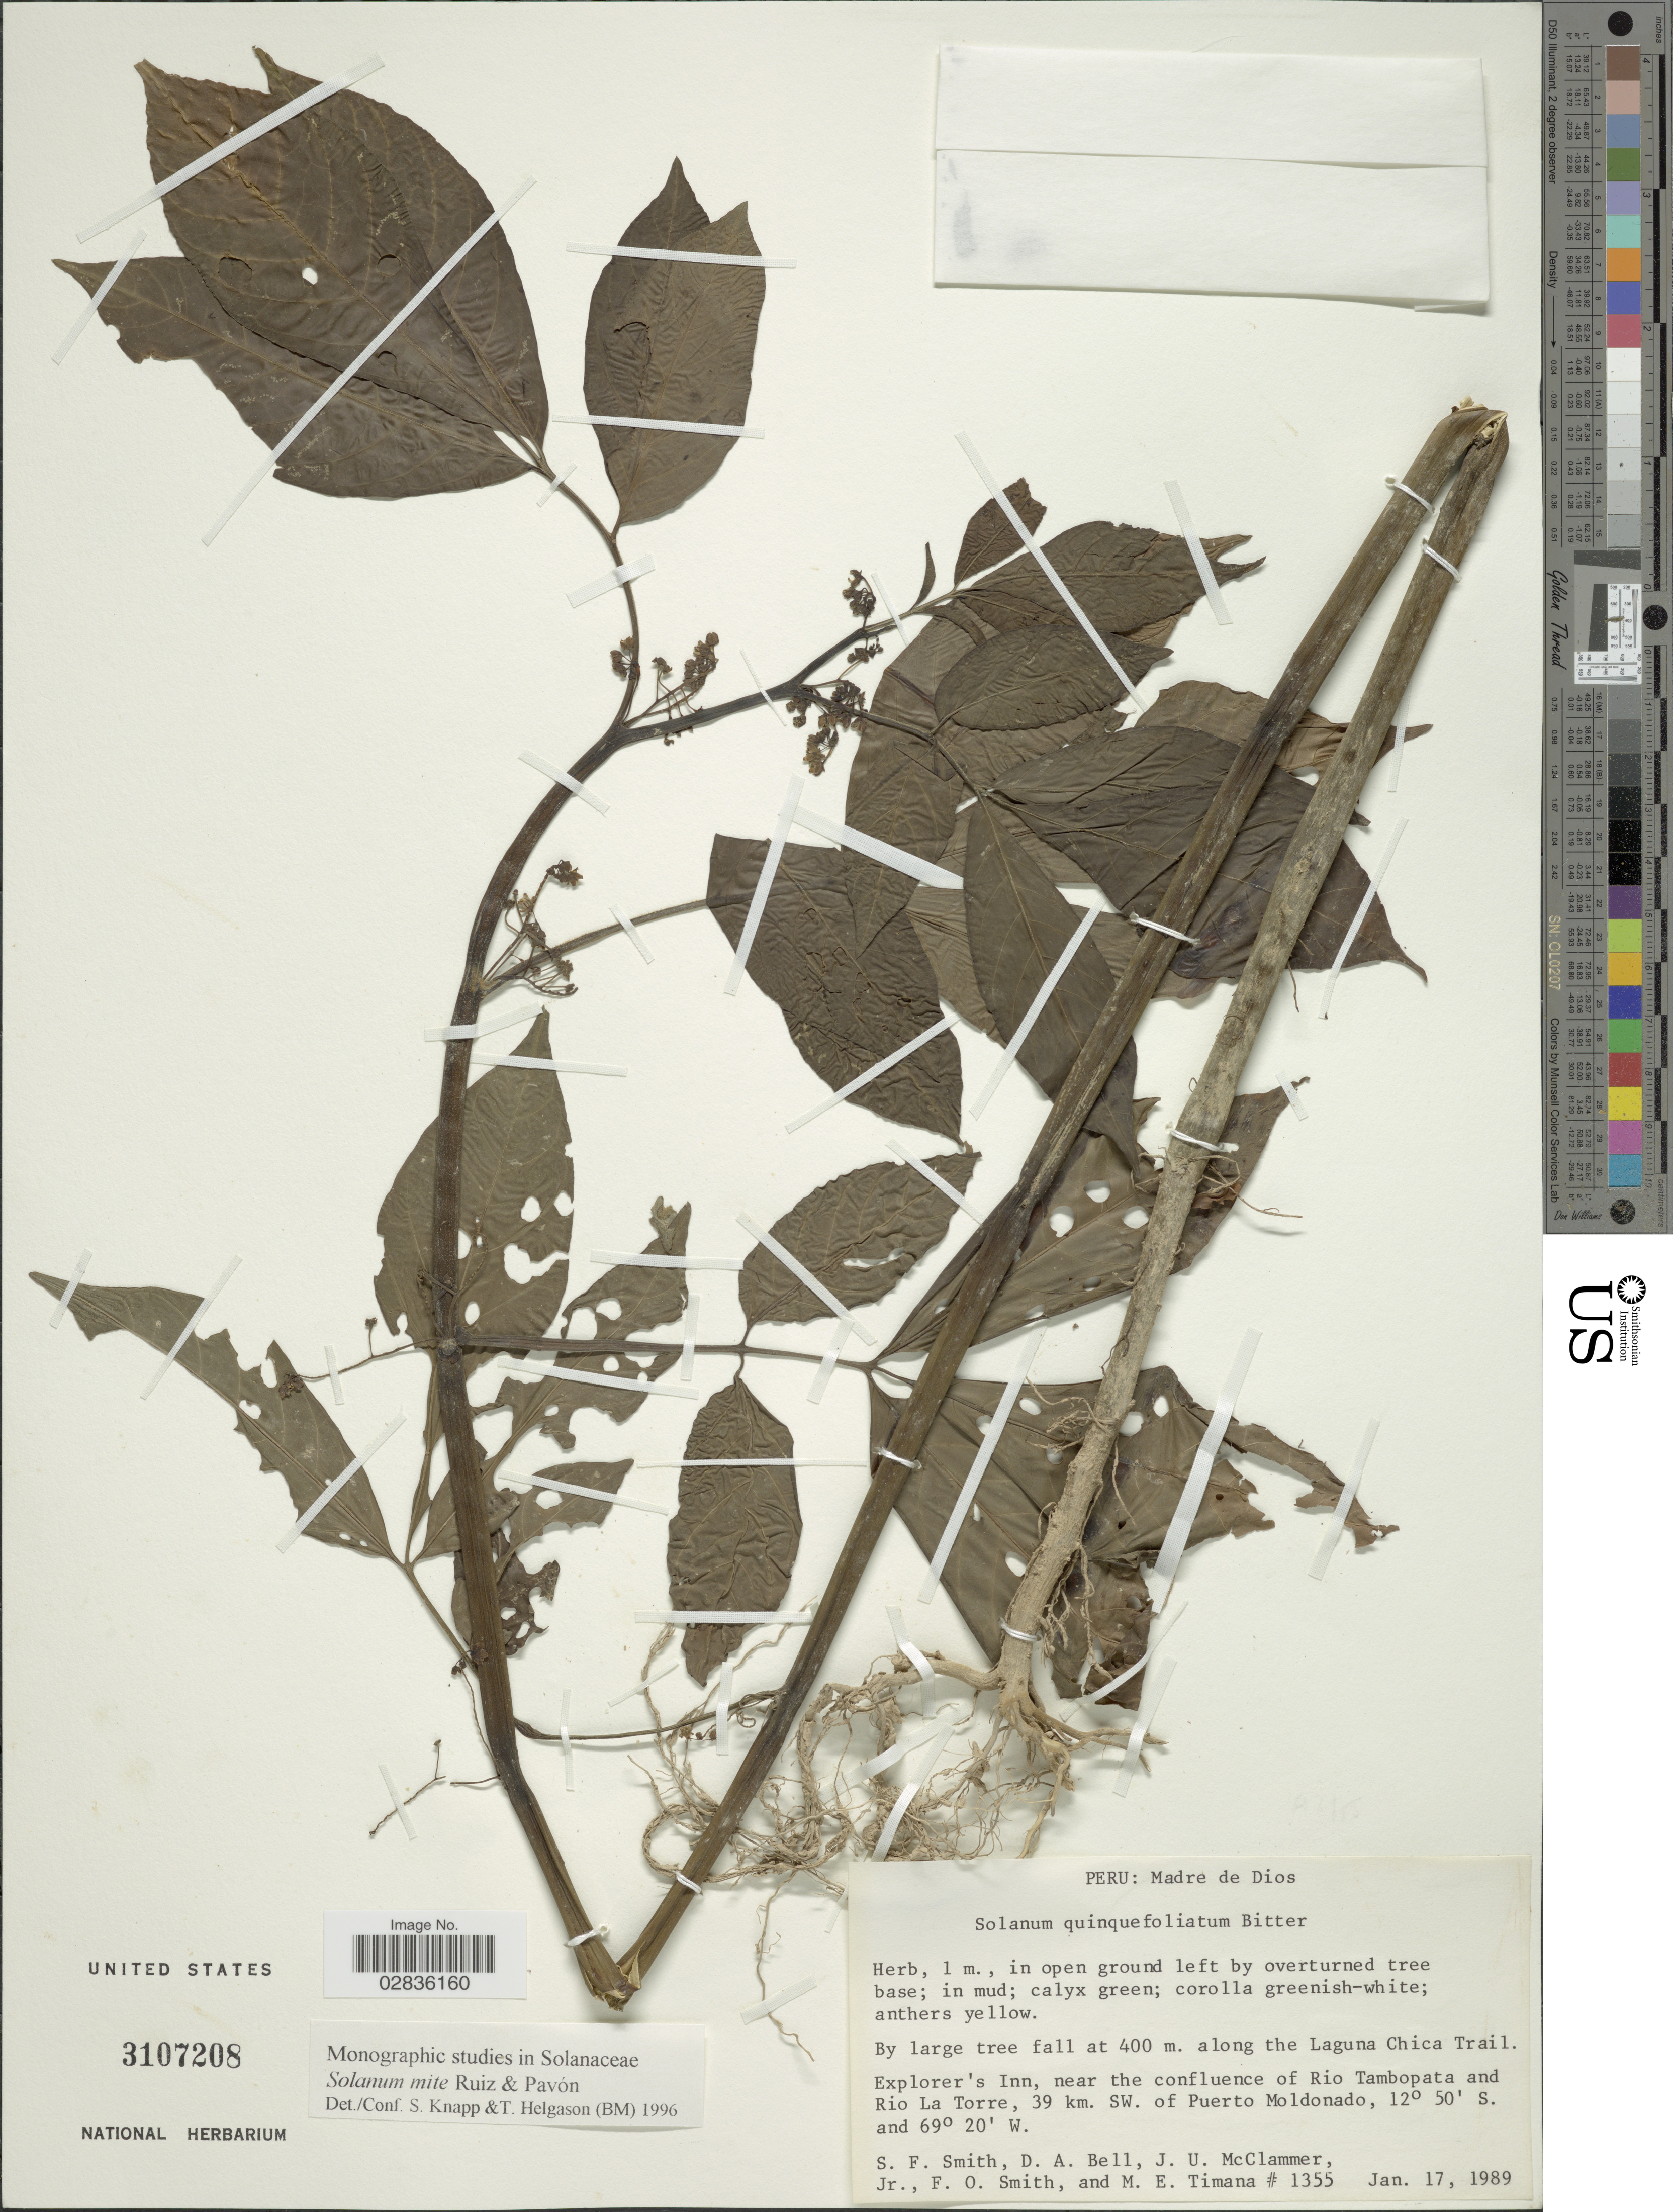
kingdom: Plantae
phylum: Tracheophyta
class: Magnoliopsida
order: Solanales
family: Solanaceae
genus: Solanum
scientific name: Solanum mite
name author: Ruiz & Pav.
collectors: S.F. Smith, D. A. Bell, J. McClammer Jr. & F. Smith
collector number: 1355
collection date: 1989-01-17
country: Peru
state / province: Madre de Dios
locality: Along the Laguna Chica Trail. Explorer's Inn, near the confluence of Rio Tambopata and Rio La Torre, 39 km. SW. of Puerto Moldonado.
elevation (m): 400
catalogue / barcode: US 3107208